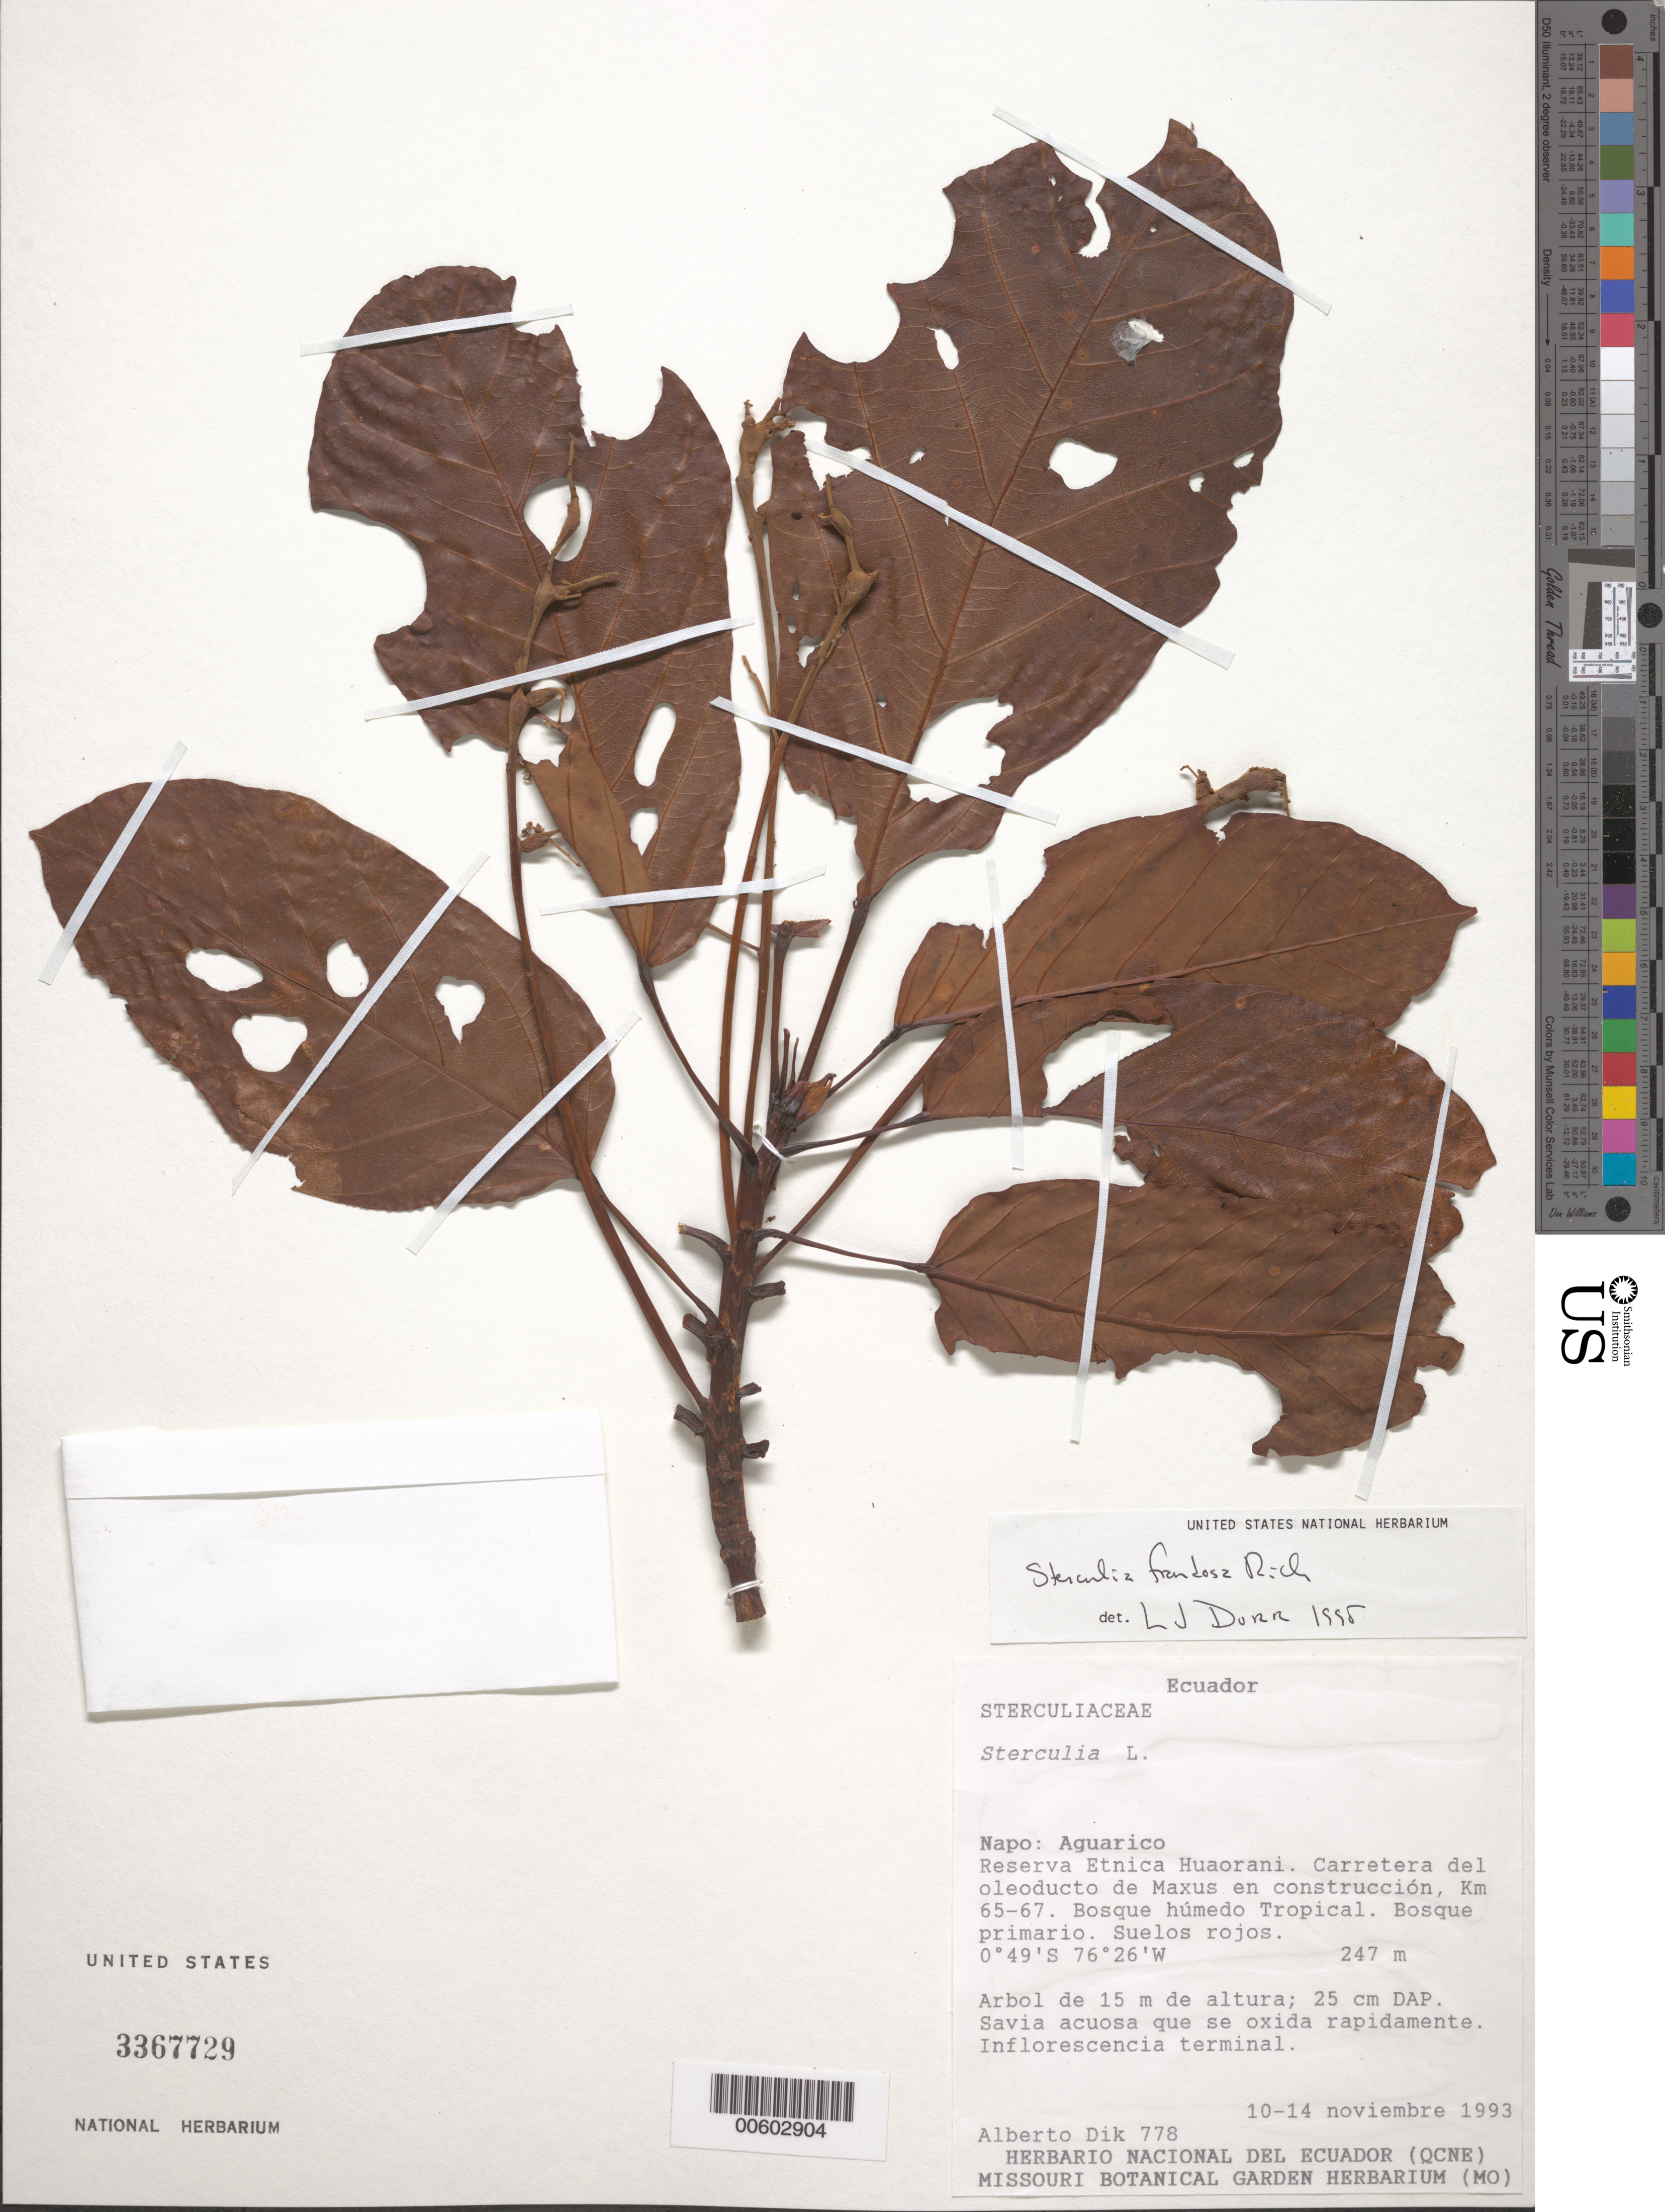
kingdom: Plantae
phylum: Tracheophyta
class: Magnoliopsida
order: Malvales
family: Malvaceae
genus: Sterculia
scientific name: Sterculia frondosa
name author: Rich.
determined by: Dorr, L. J., (BOT), Smithsonian Institution - National Museum of Natural History (UNITED STATES)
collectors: A. Dik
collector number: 778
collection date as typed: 10 Nov 1993 to 14 Nov 1993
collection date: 1993-11-10/1993-11-14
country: Ecuador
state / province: Napo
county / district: Aguarico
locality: AguaRico. Reserva Etnica Huaorani, Carretera del oleoducto de Maxus en construcción, km 65-67.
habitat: Bosque húmedo tropical, bosque primario, suelos rojos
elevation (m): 247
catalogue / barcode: US 3367729